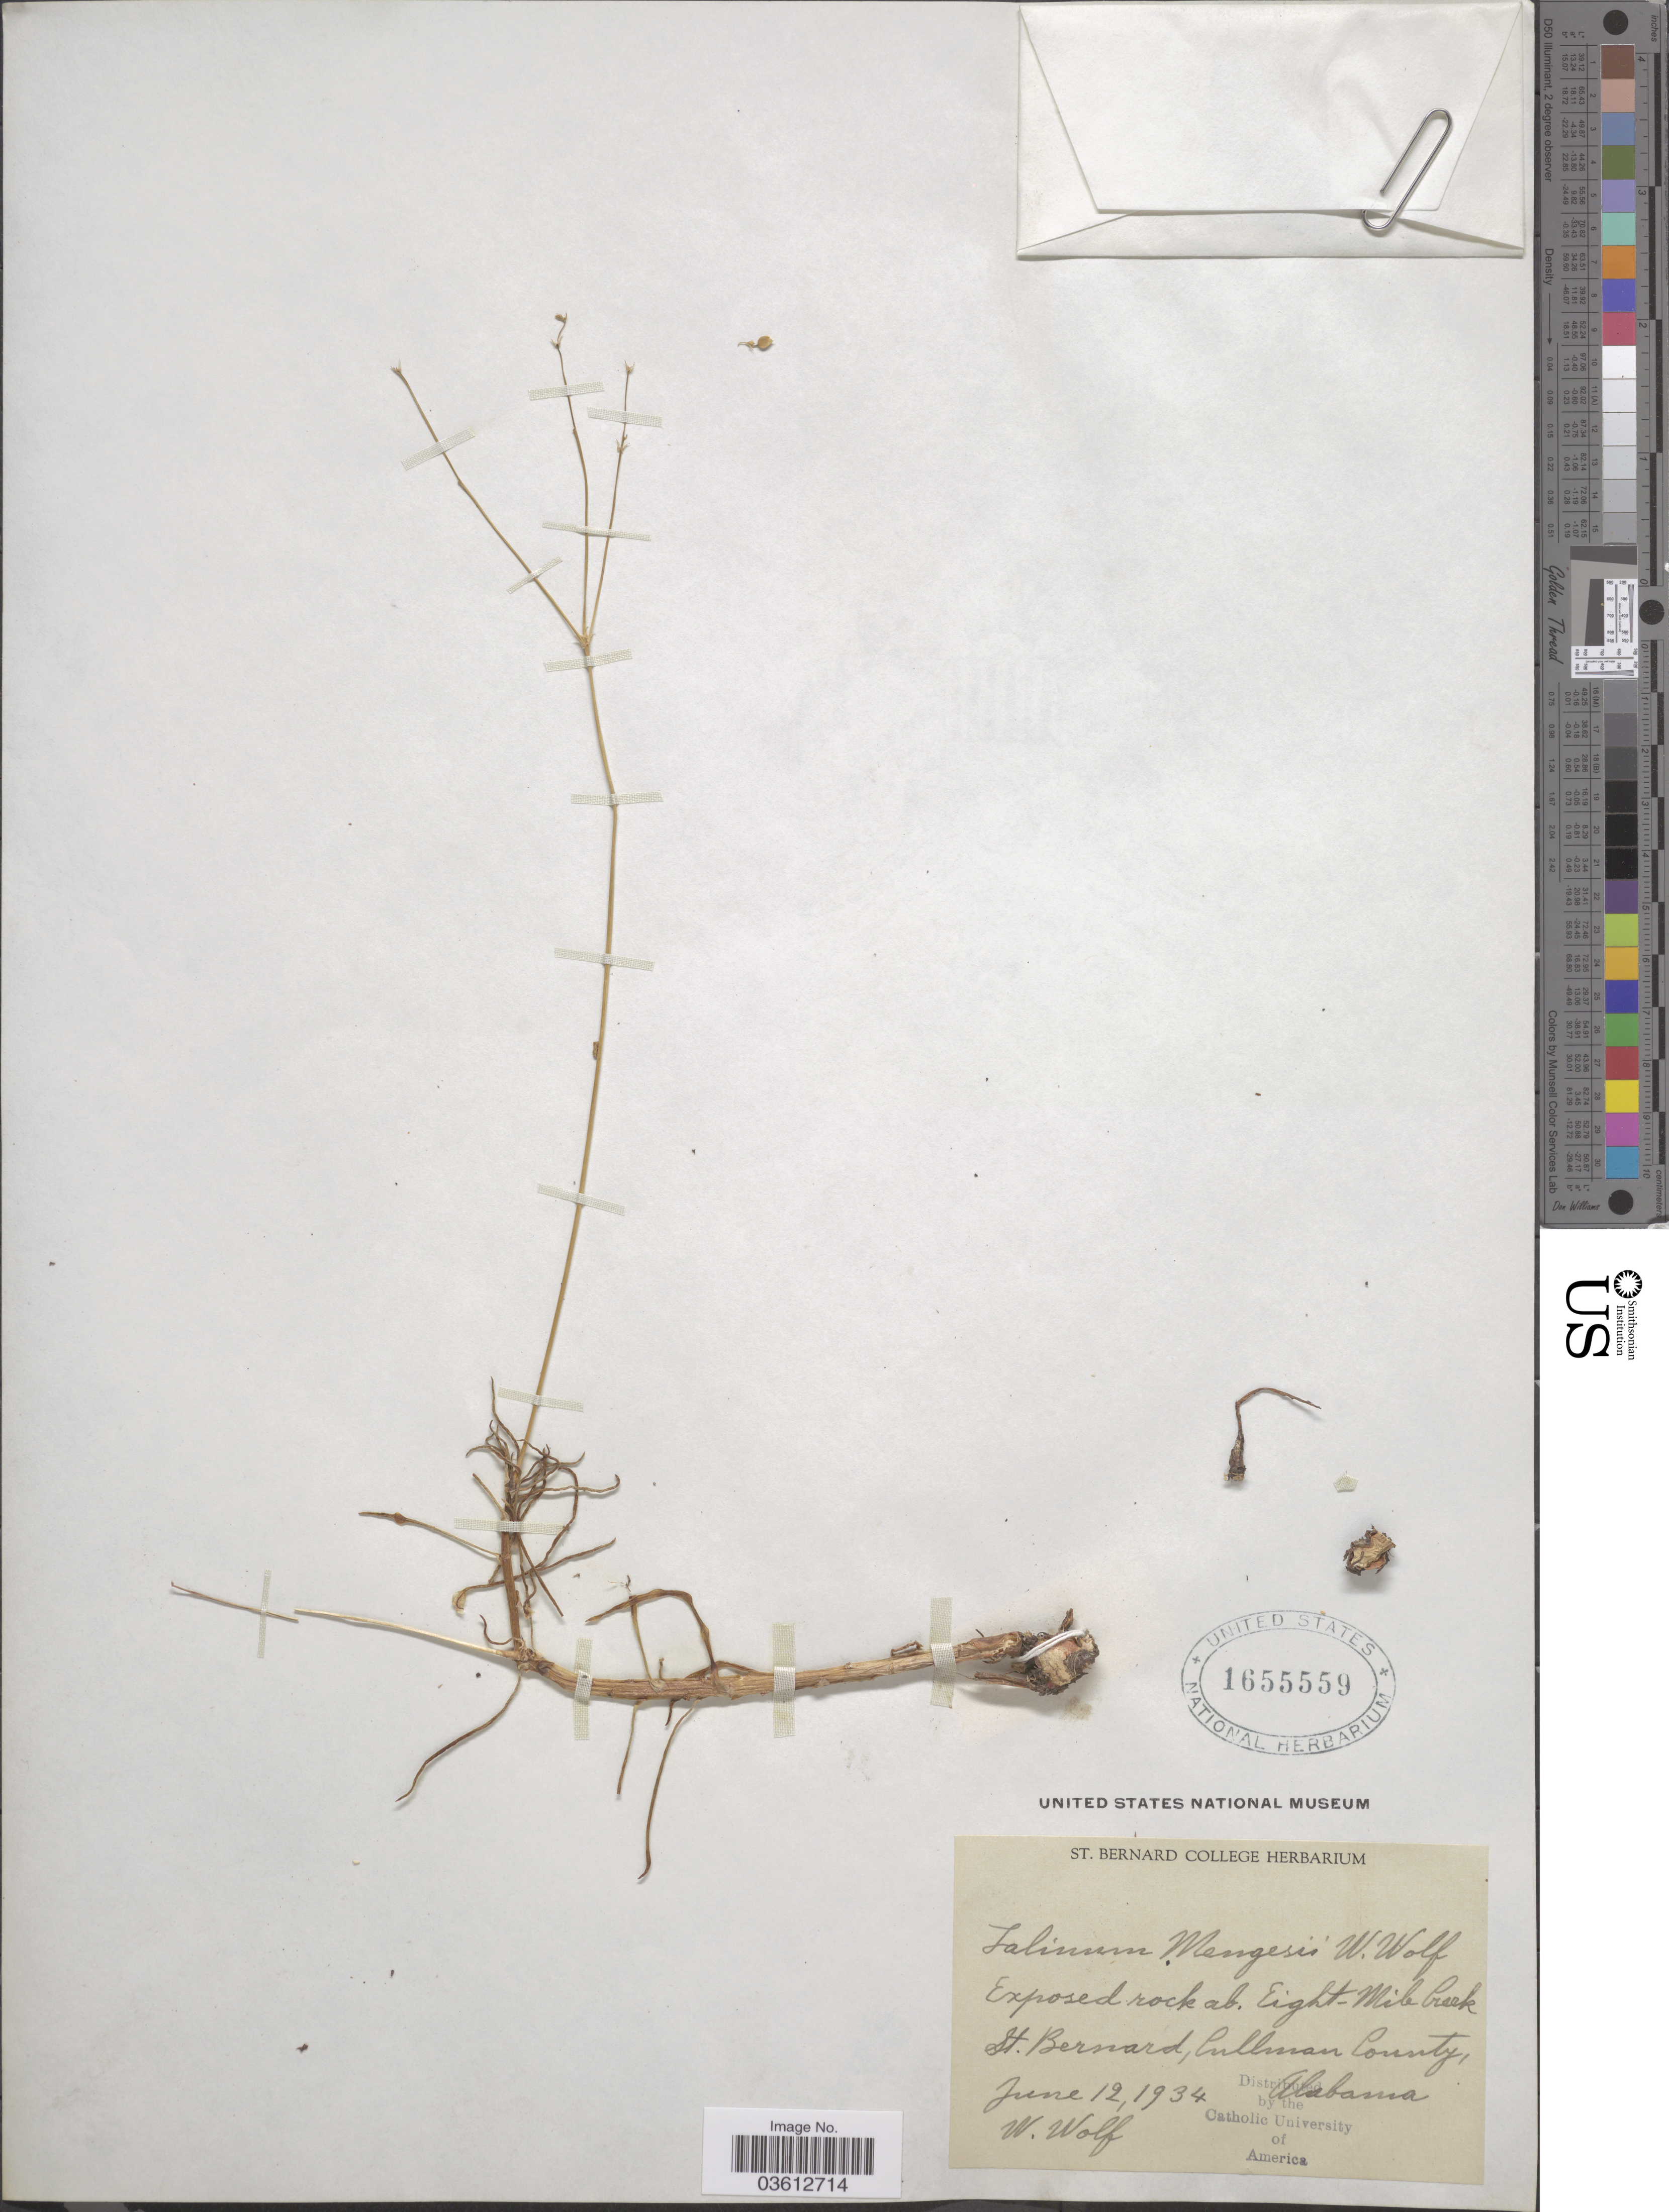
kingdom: Plantae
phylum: Tracheophyta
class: Magnoliopsida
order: Caryophyllales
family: Talinaceae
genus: Talinum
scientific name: Talinum mengesii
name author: W. Wolf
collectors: W. Wolf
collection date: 1934-06-12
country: United States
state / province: Alabama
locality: Eight-Mile Creek St. Bernard, Cullman County.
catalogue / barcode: US 1655559